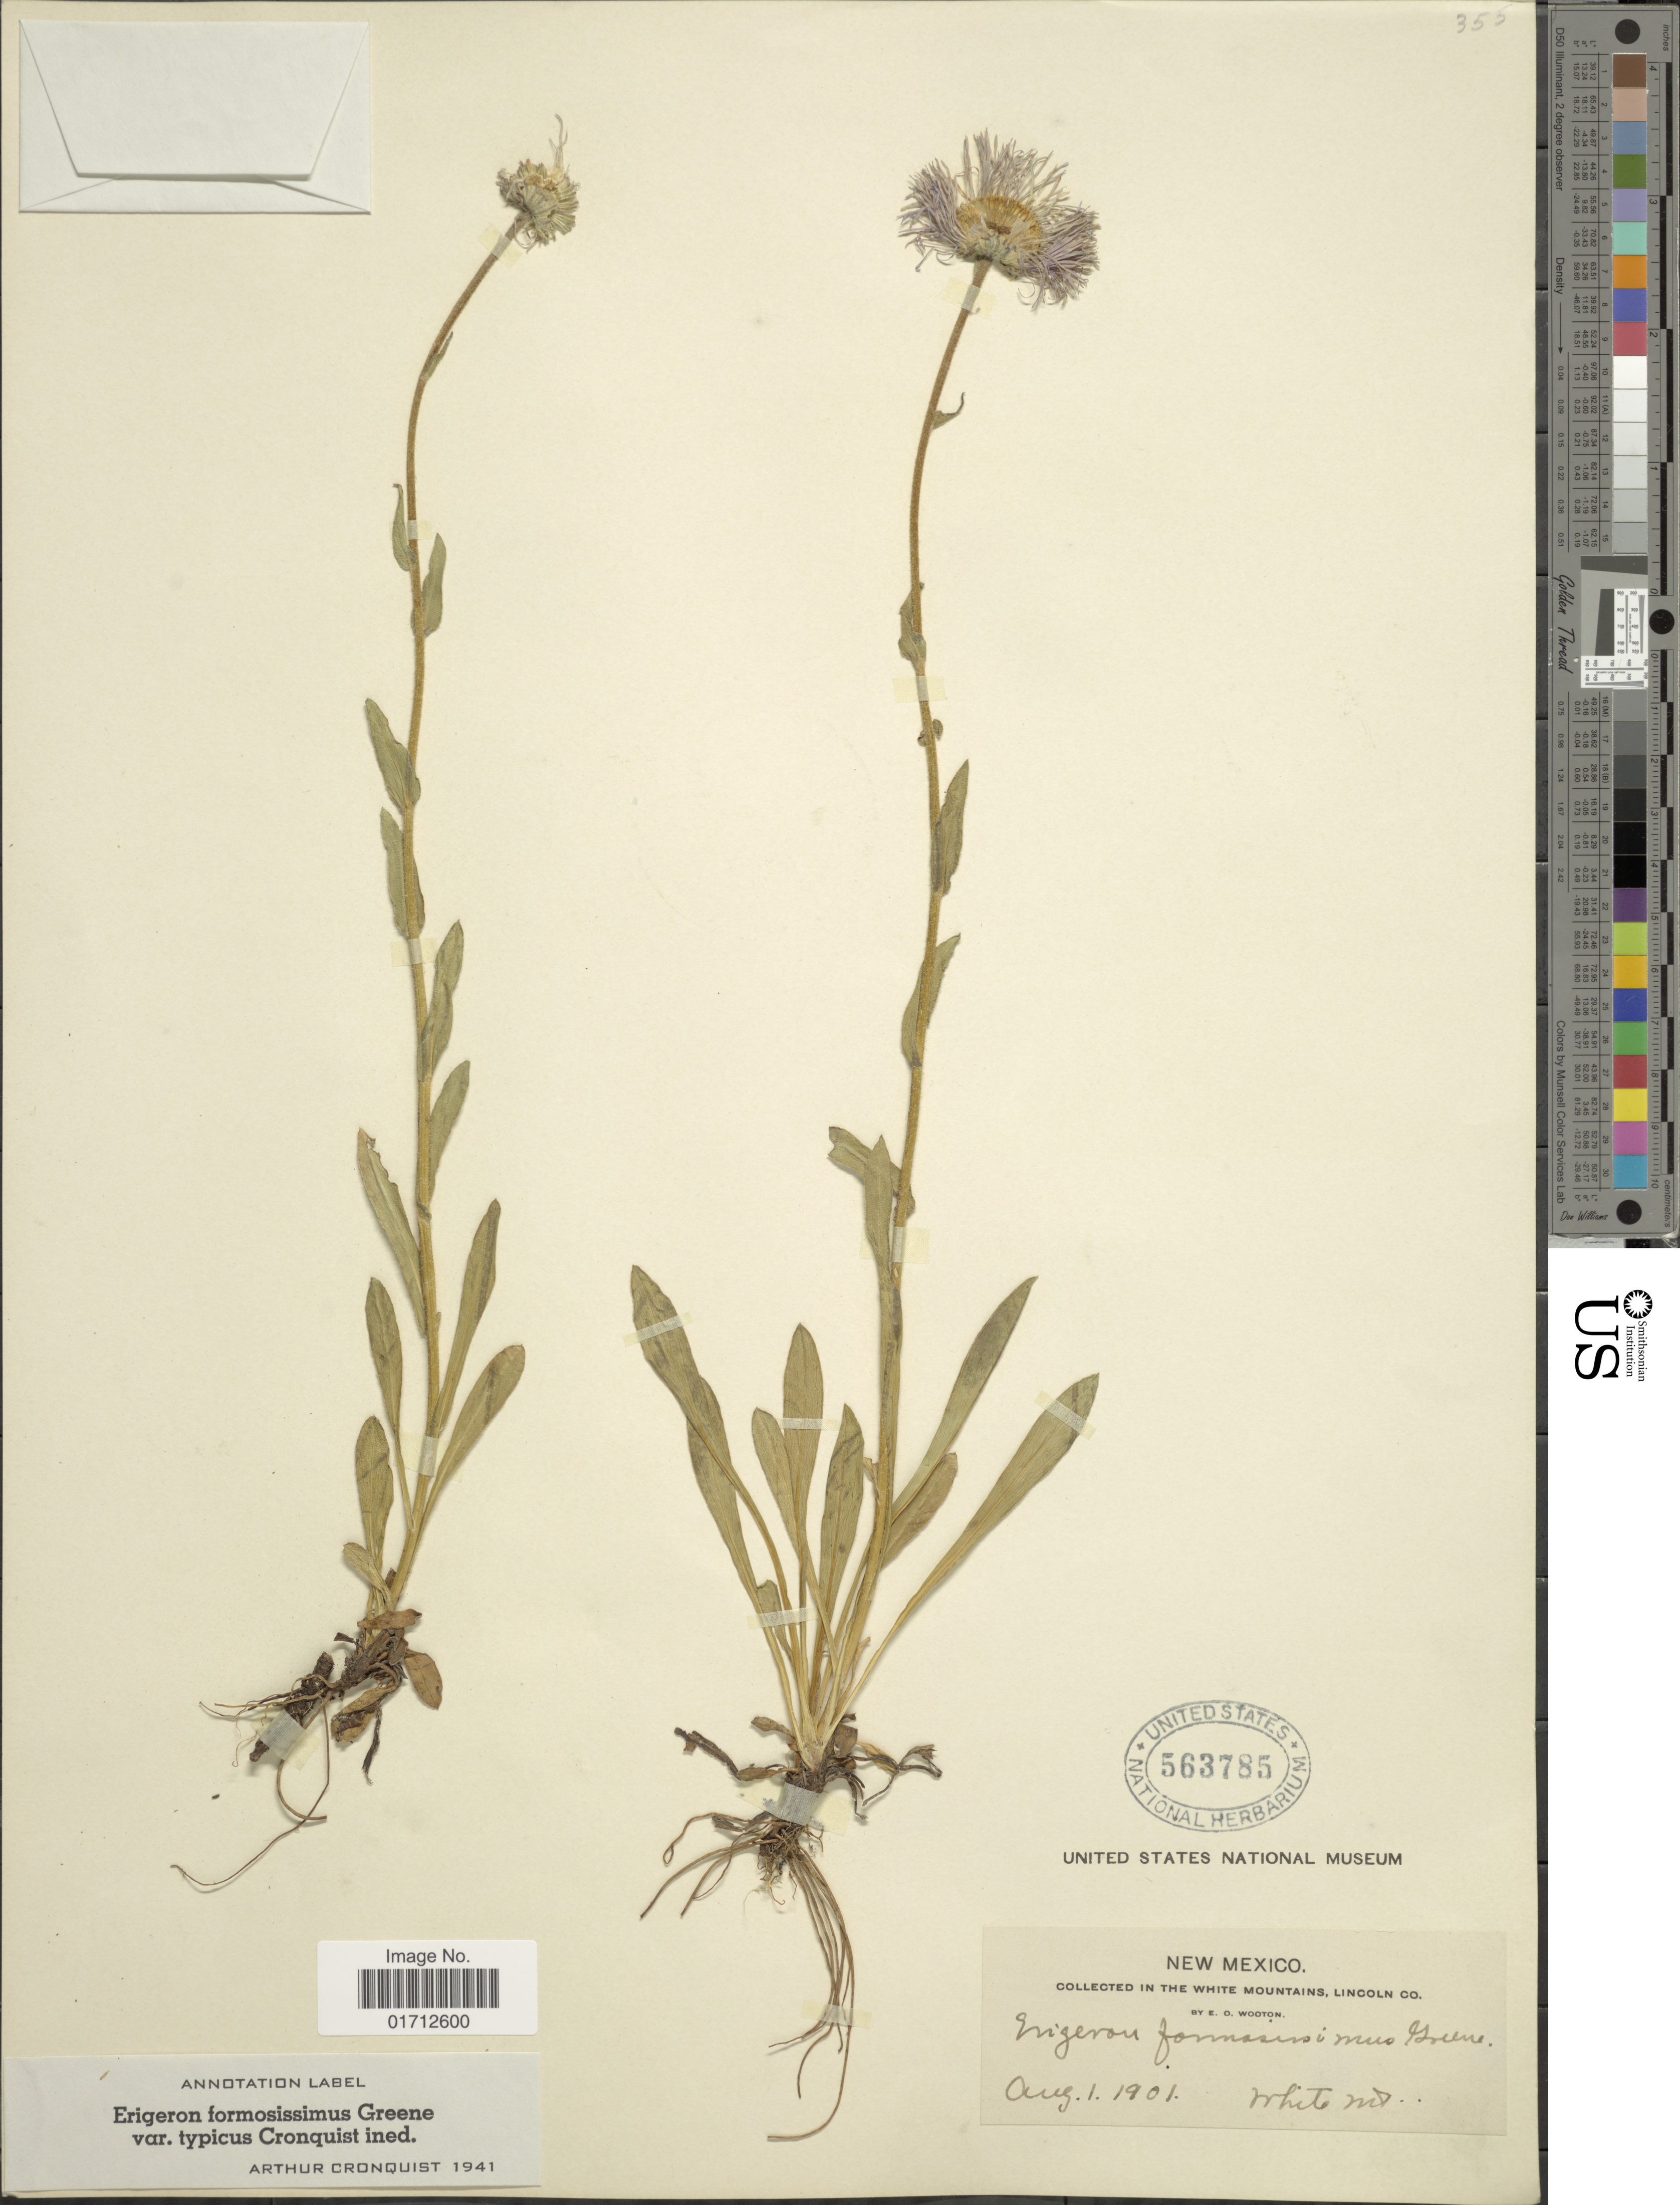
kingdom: Plantae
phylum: Tracheophyta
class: Magnoliopsida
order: Asterales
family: Asteraceae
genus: Erigeron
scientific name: Erigeron formosissimus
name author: Greene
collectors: E. O. Wooton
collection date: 1901-08-01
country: United States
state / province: New Mexico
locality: White Mt.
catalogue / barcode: US 563785